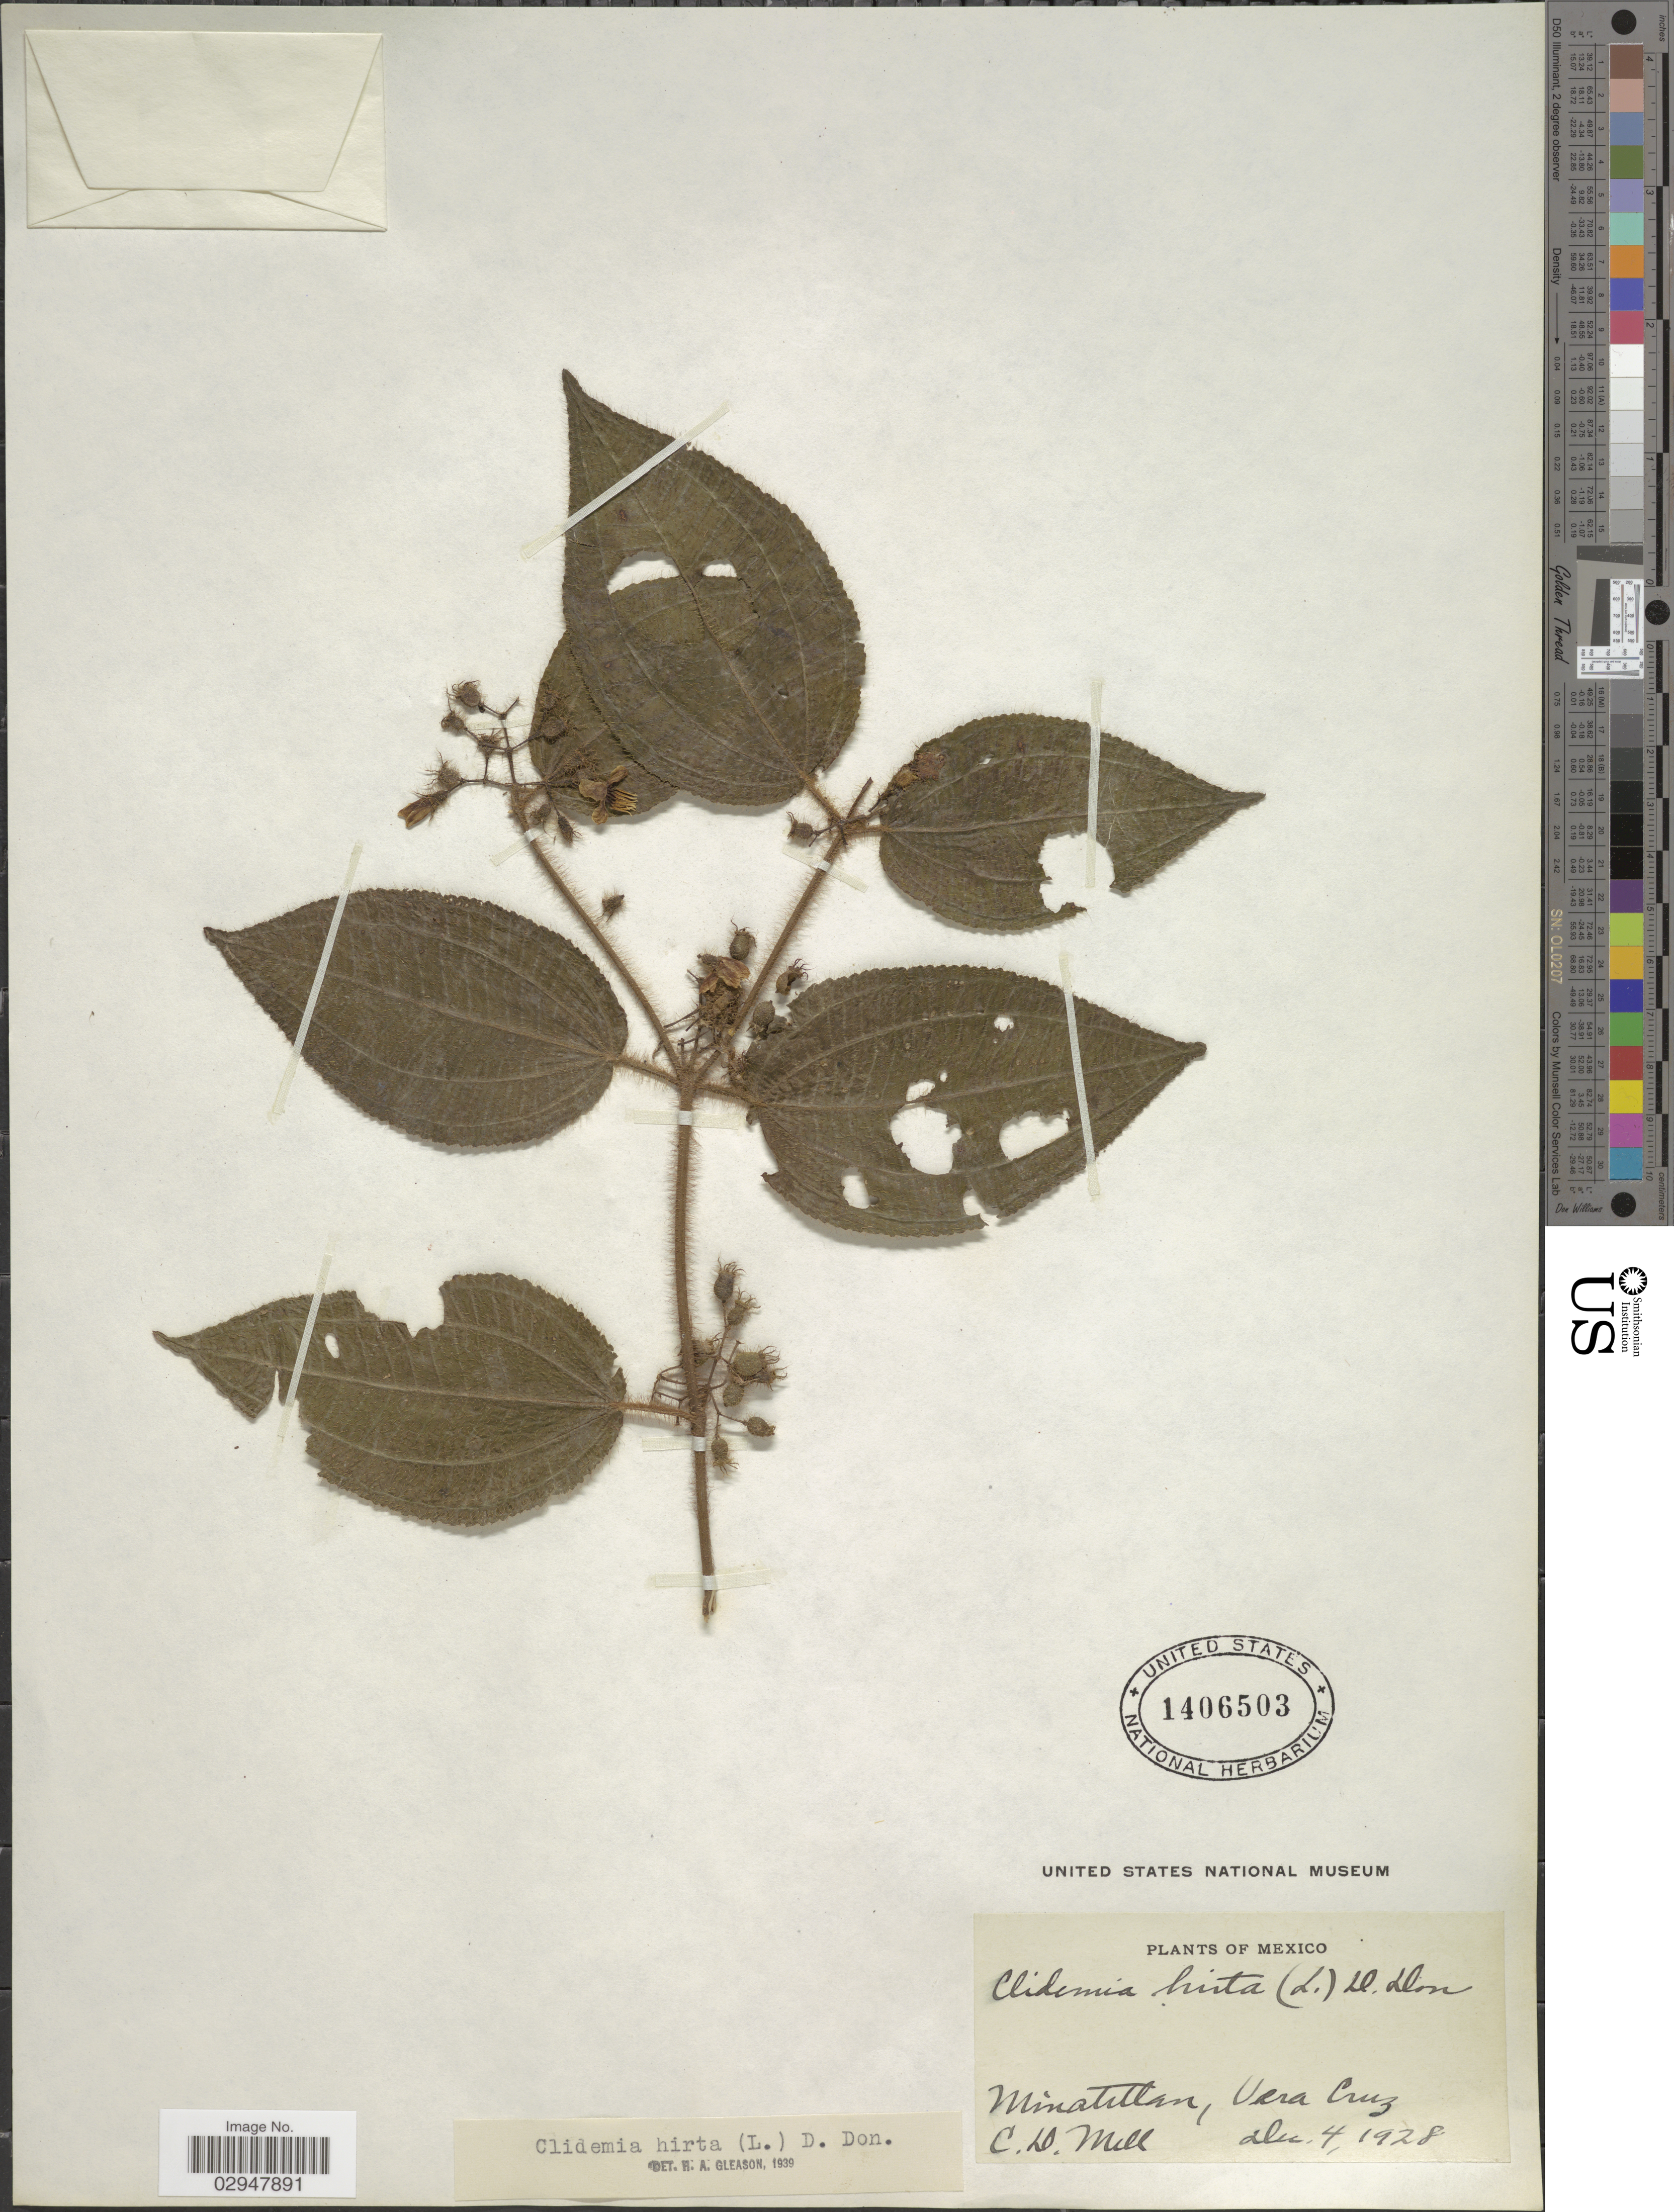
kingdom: Plantae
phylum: Tracheophyta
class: Magnoliopsida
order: Myrtales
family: Melastomataceae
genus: Miconia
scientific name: Miconia hirta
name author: Cogn.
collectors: C. D. Mell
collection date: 1928-12-04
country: Mexico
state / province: Veracruz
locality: Minatitlan, Vera Cruz.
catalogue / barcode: US 1406503